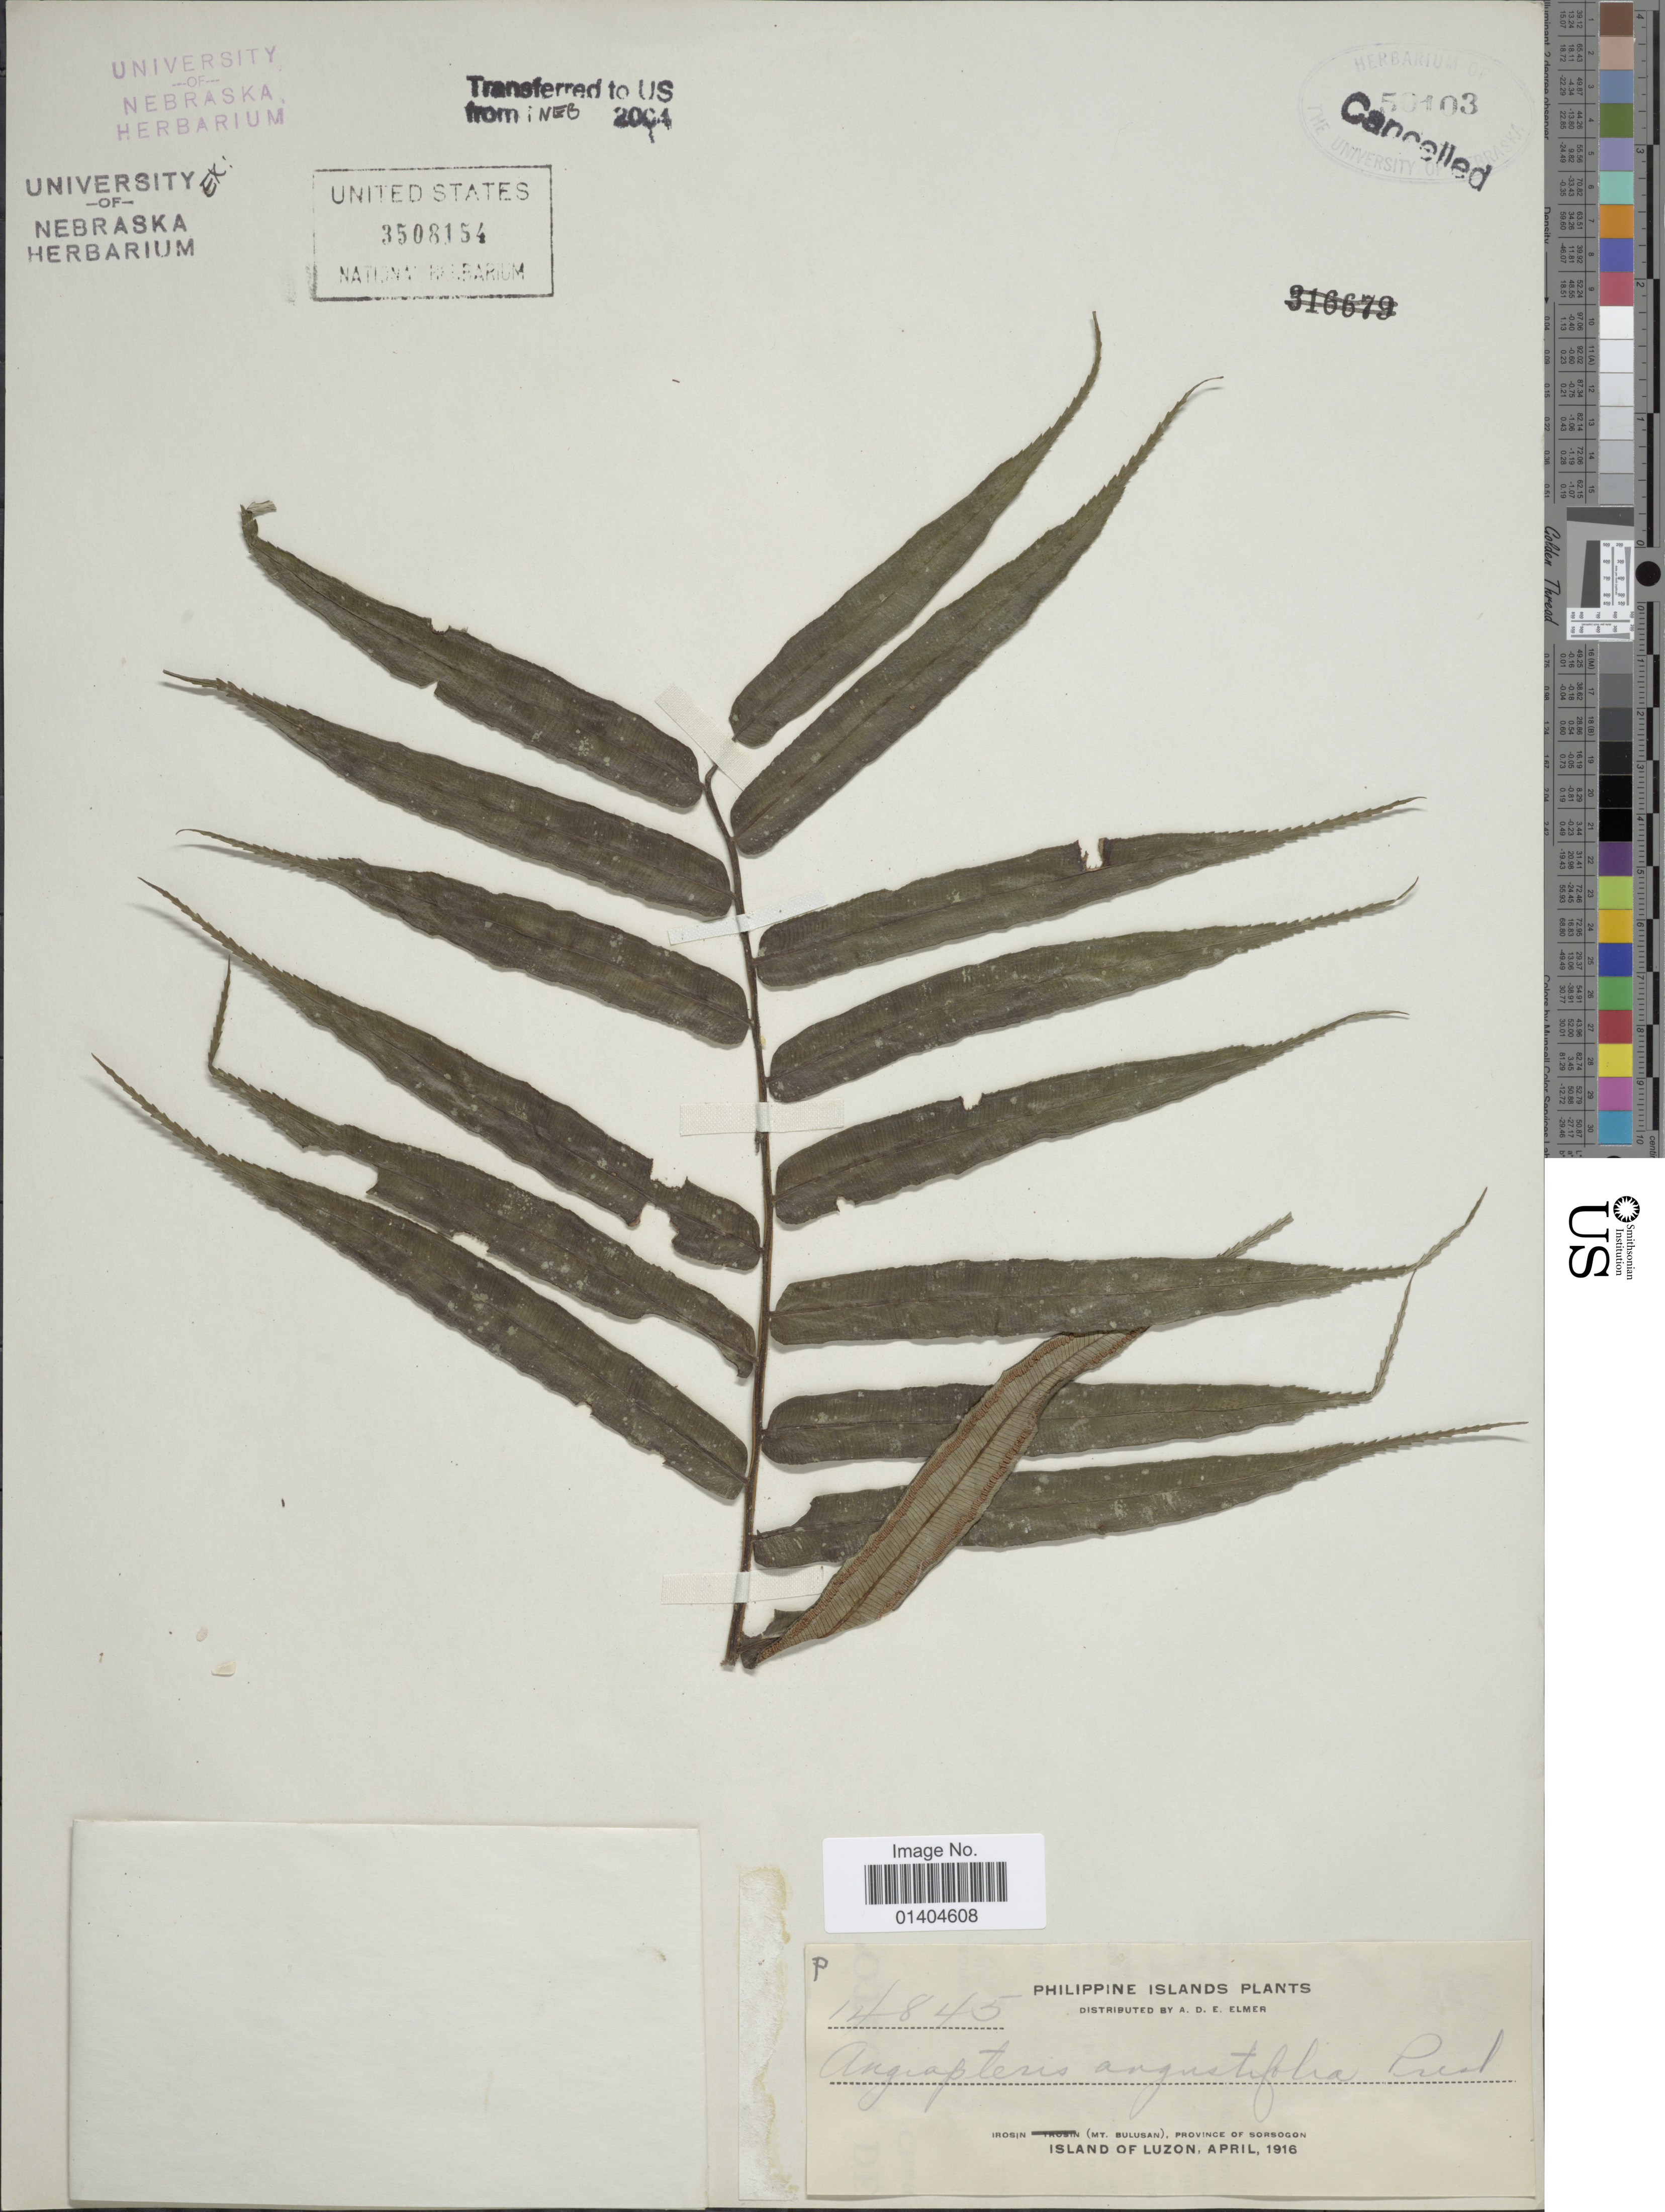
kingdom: Plantae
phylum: Tracheophyta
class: Polypodiopsida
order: Marattiales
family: Marattiaceae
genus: Angiopteris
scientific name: Angiopteris angustifolia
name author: C. Presl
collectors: A. D. E. Elmer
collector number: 14845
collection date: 1916-04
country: Philippines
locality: Irosin (Mt. Bulusan), Province of Sorsogon. Island of Luzon.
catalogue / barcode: US 3508154